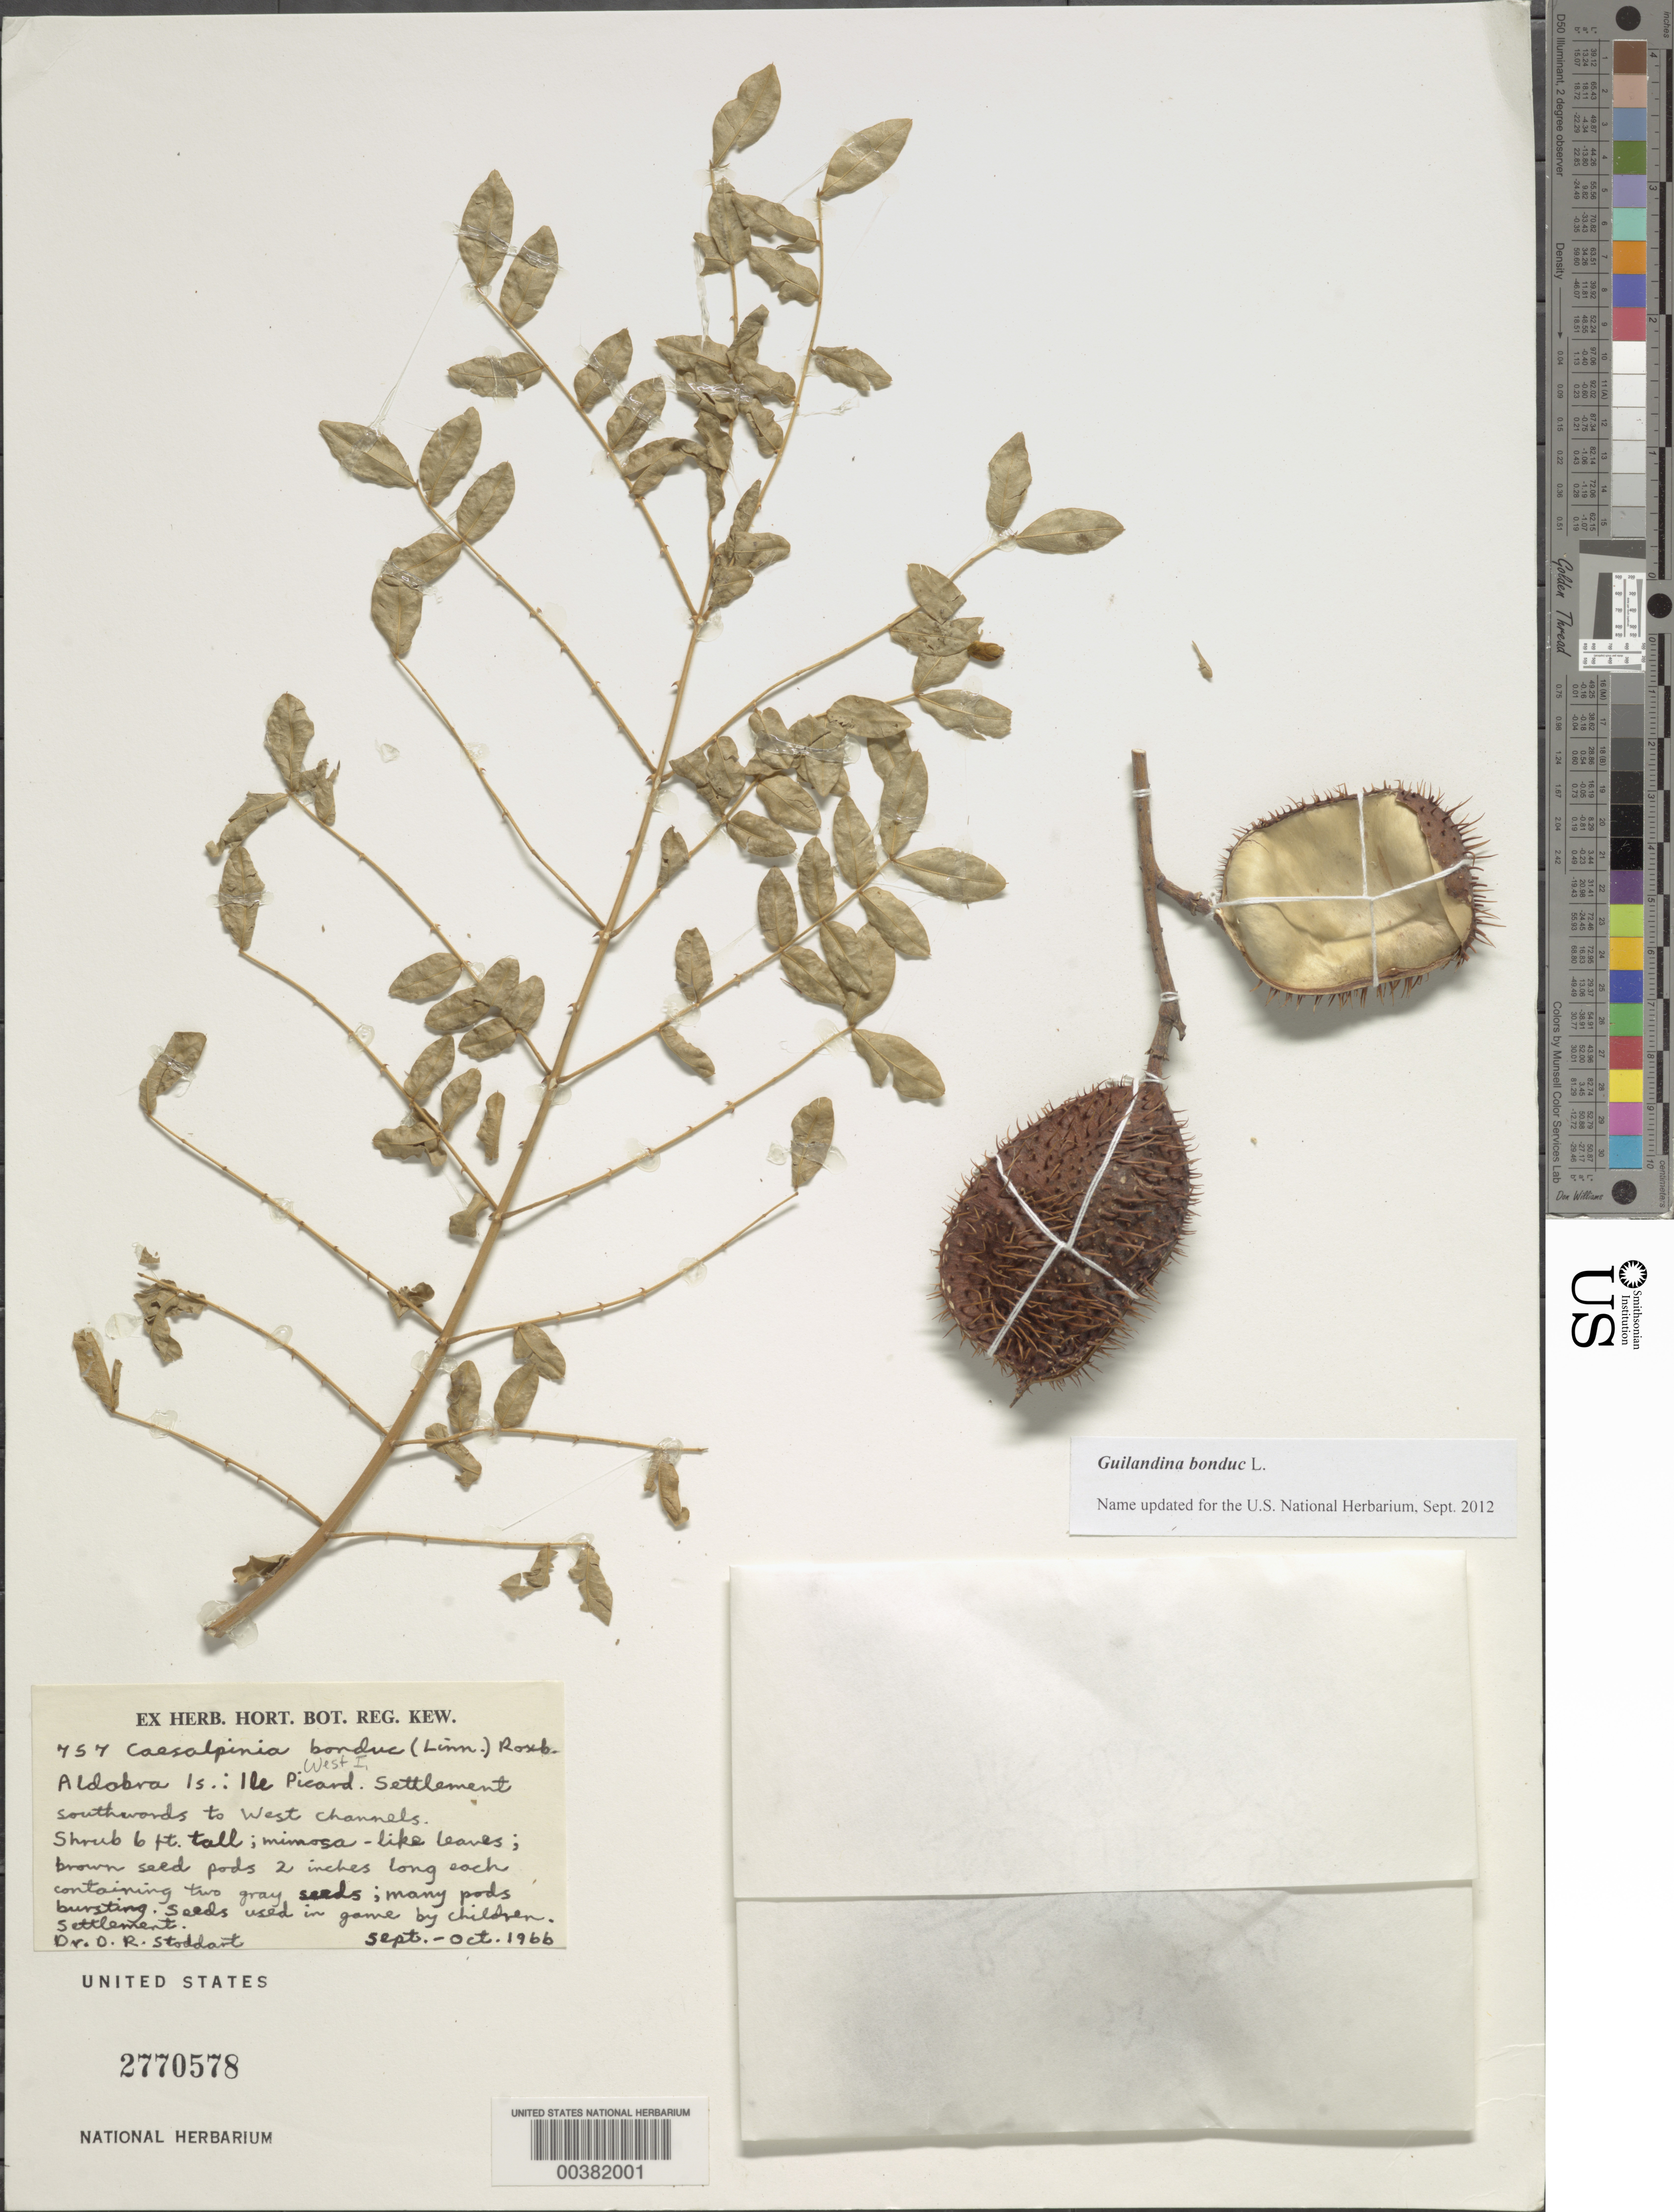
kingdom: Plantae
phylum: Tracheophyta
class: Magnoliopsida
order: Fabales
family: Fabaceae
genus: Guilandina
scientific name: Guilandina bonduc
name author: L.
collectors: D. R. Stoddart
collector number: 454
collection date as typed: Sep 1966 to -- Oct 1966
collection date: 1966-09/1966-10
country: Seychelles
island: Aldabra Atoll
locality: West Islet, settlement southwards to West channels. [West Island is part of Aldabra Island (Atoll).]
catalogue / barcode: US 2770578